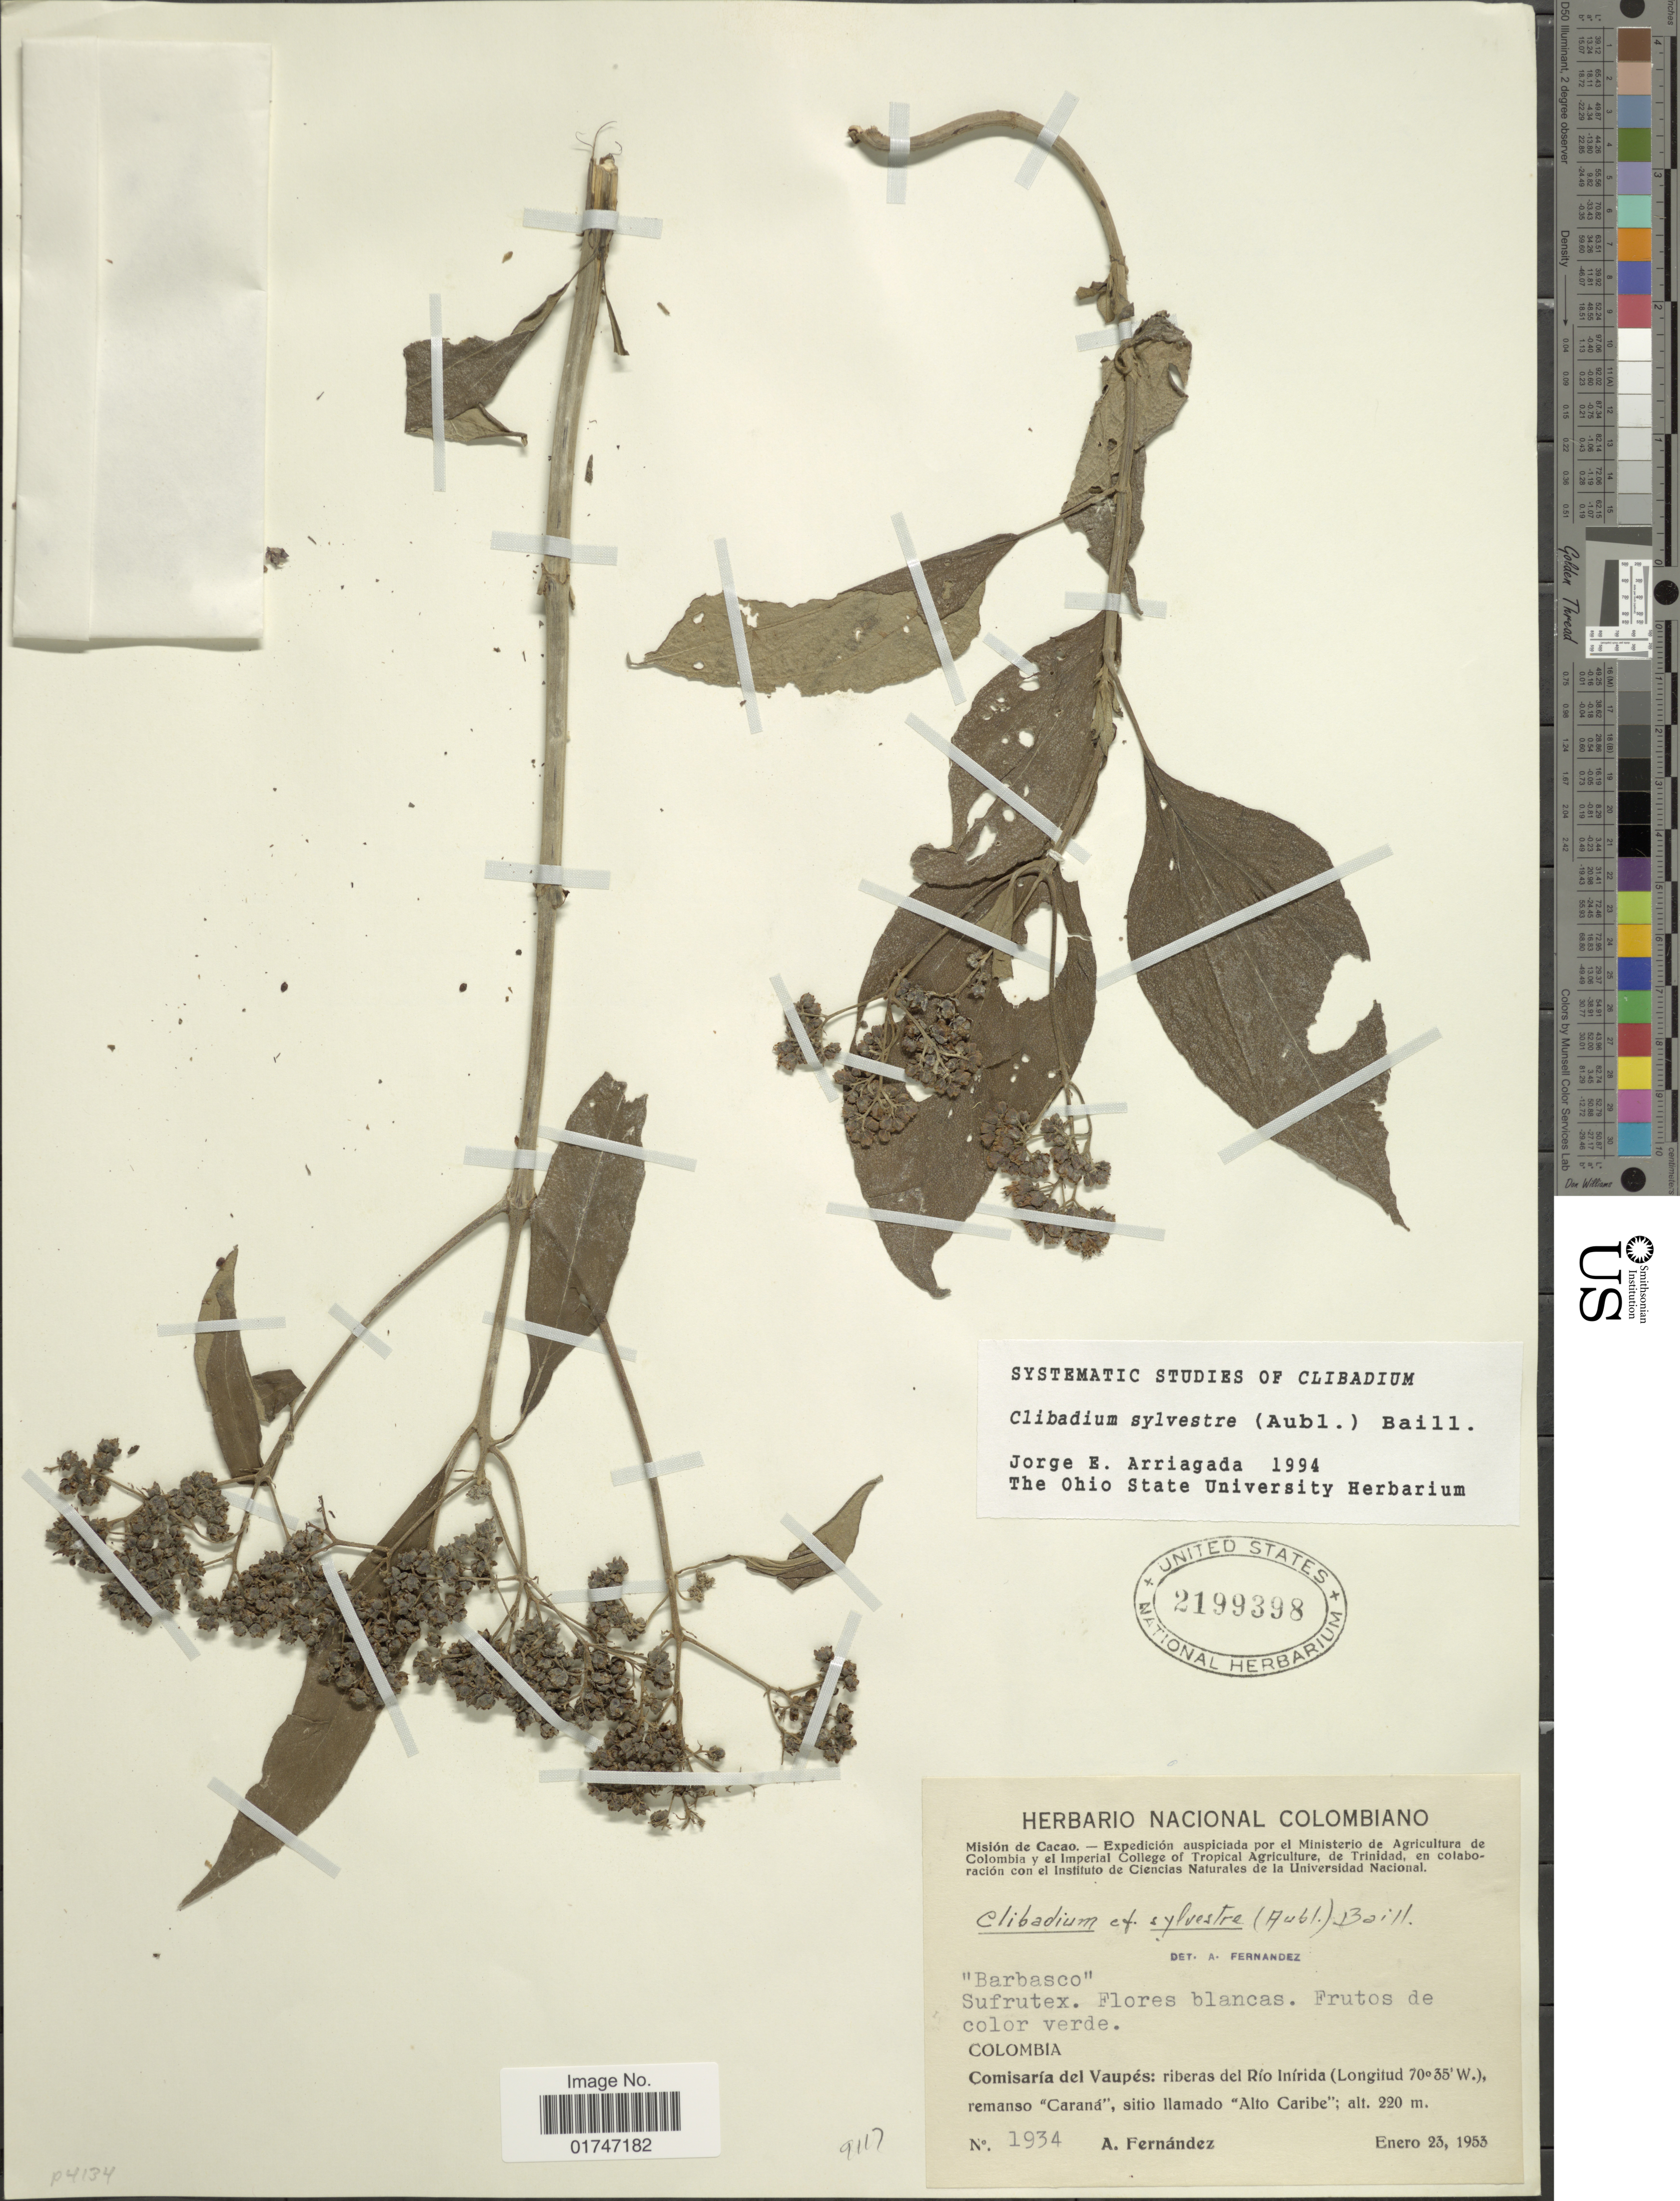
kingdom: Plantae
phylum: Tracheophyta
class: Magnoliopsida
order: Asterales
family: Asteraceae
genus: Clibadium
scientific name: Clibadium sylvestre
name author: (Aubl.) Baill.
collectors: A. Fernández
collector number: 1934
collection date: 1953-01-23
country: Colombia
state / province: Vaupés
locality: Colombia. Comisaría del Vaupés: riberas del Río Inírida, remanso "Caraná", sitio llamado "Alto Caribe"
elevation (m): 220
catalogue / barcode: US 2199398